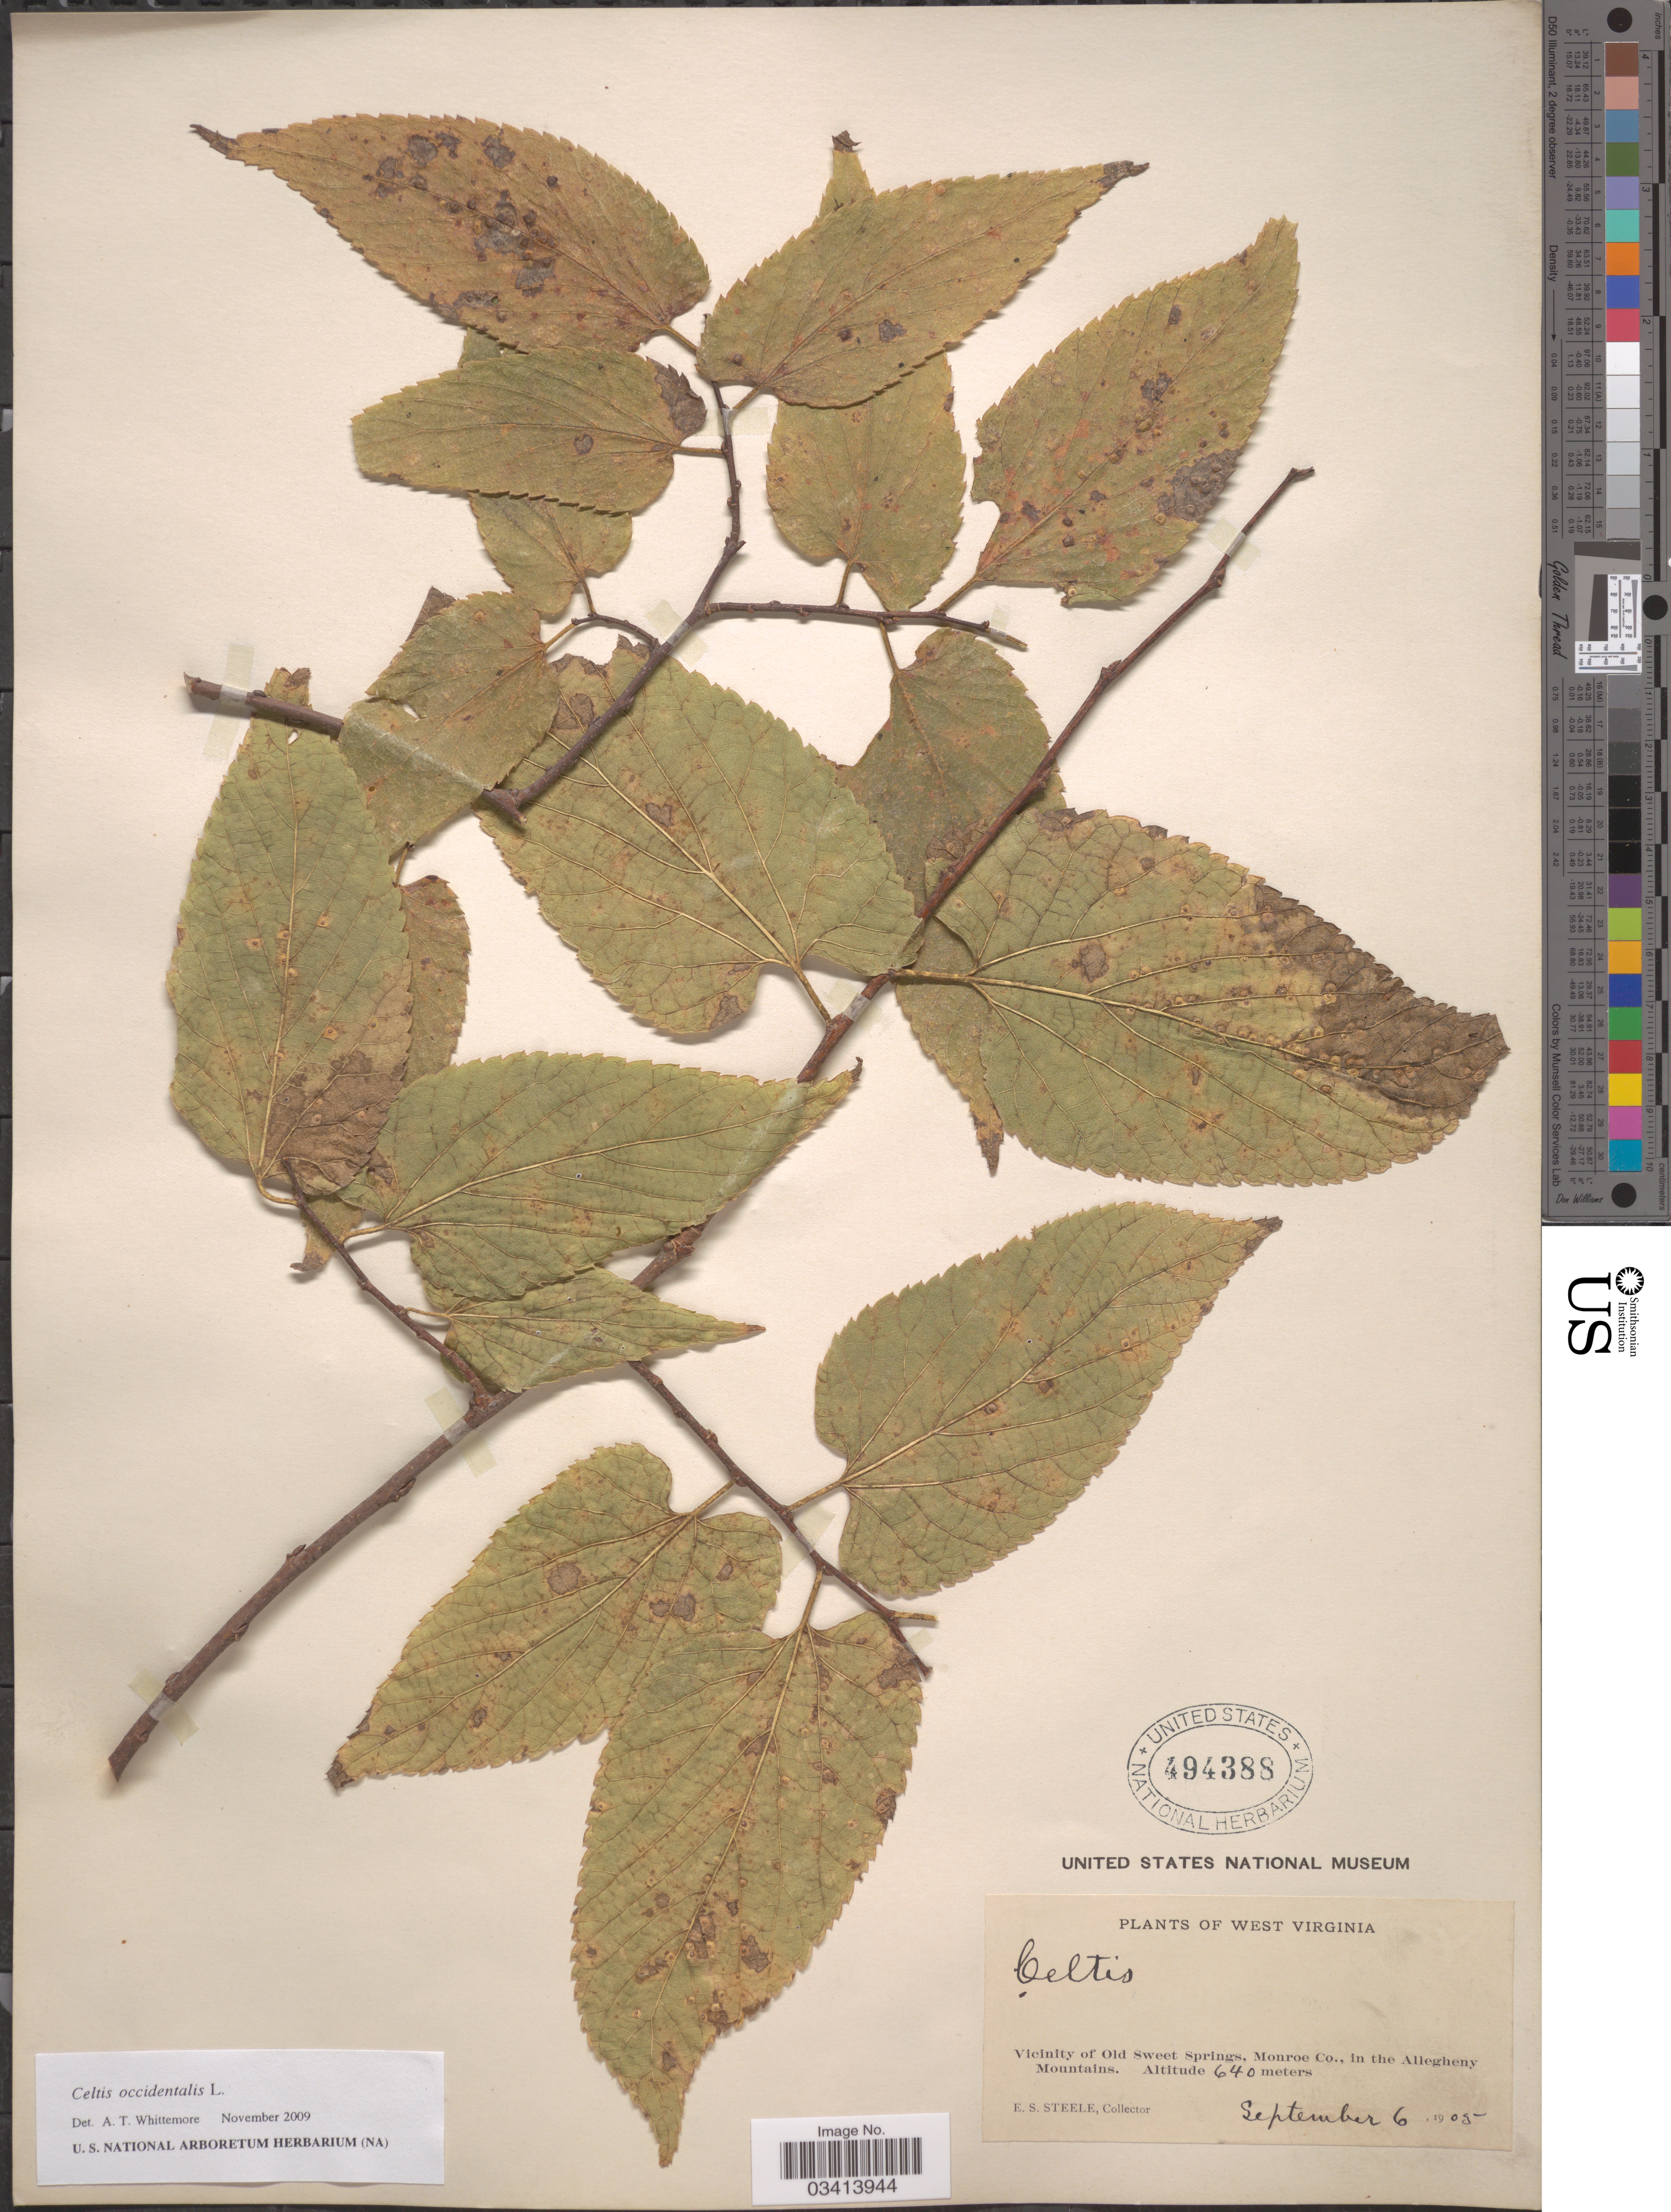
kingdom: Plantae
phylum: Tracheophyta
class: Magnoliopsida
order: Rosales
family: Cannabaceae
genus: Celtis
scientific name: Celtis occidentalis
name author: L.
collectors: E. Steele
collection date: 1905-09-06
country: United States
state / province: West Virginia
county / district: Monroe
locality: Vicinity of Old Sweet Springs, Monroe Co., in the Allegheny Mountains.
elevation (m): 640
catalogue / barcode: US 494388